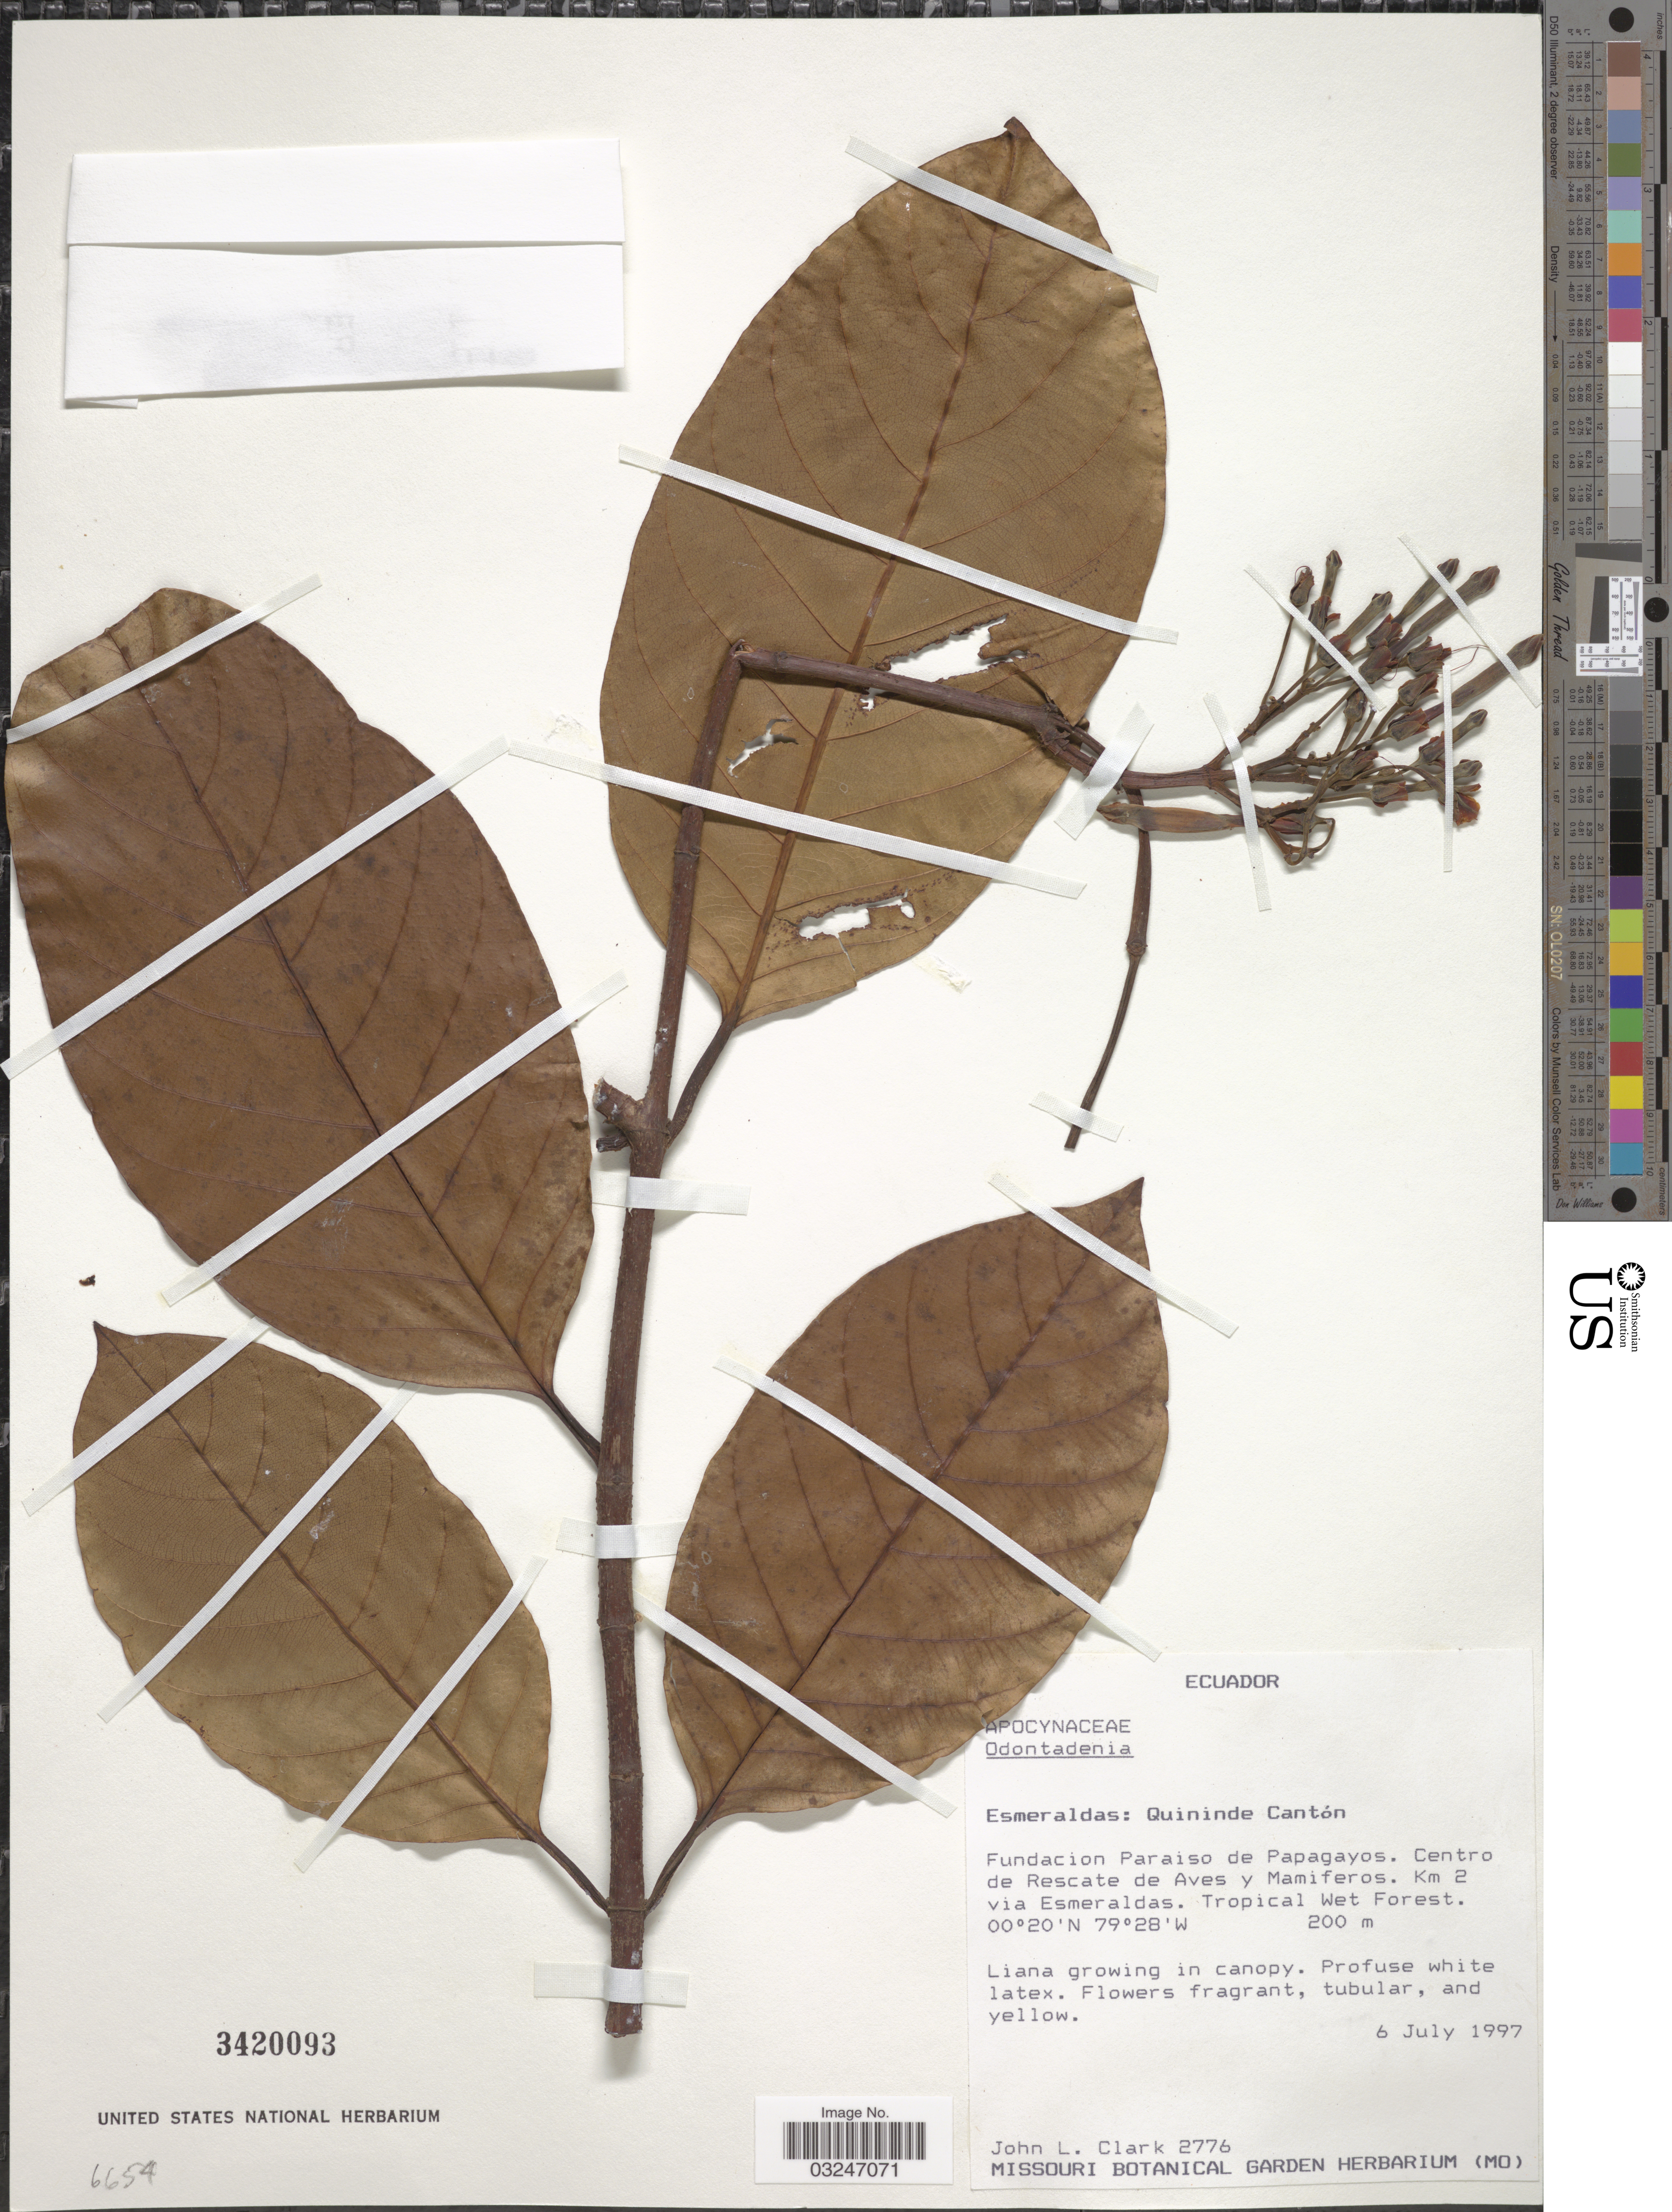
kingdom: Plantae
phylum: Tracheophyta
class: Magnoliopsida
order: Gentianales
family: Apocynaceae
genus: Odontadenia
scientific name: Odontadenia sp.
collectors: J. L. Clark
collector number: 2776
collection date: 1997-07-06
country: Ecuador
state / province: Esmeraldas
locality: Quininde Cantón. Fundacion Paraiso de Papagayos. Centro de Rescate de Aves y Mamiferos. Km 2 via Esmeraldas. Tropical Wet Forest.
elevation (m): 200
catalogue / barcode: US 3420093